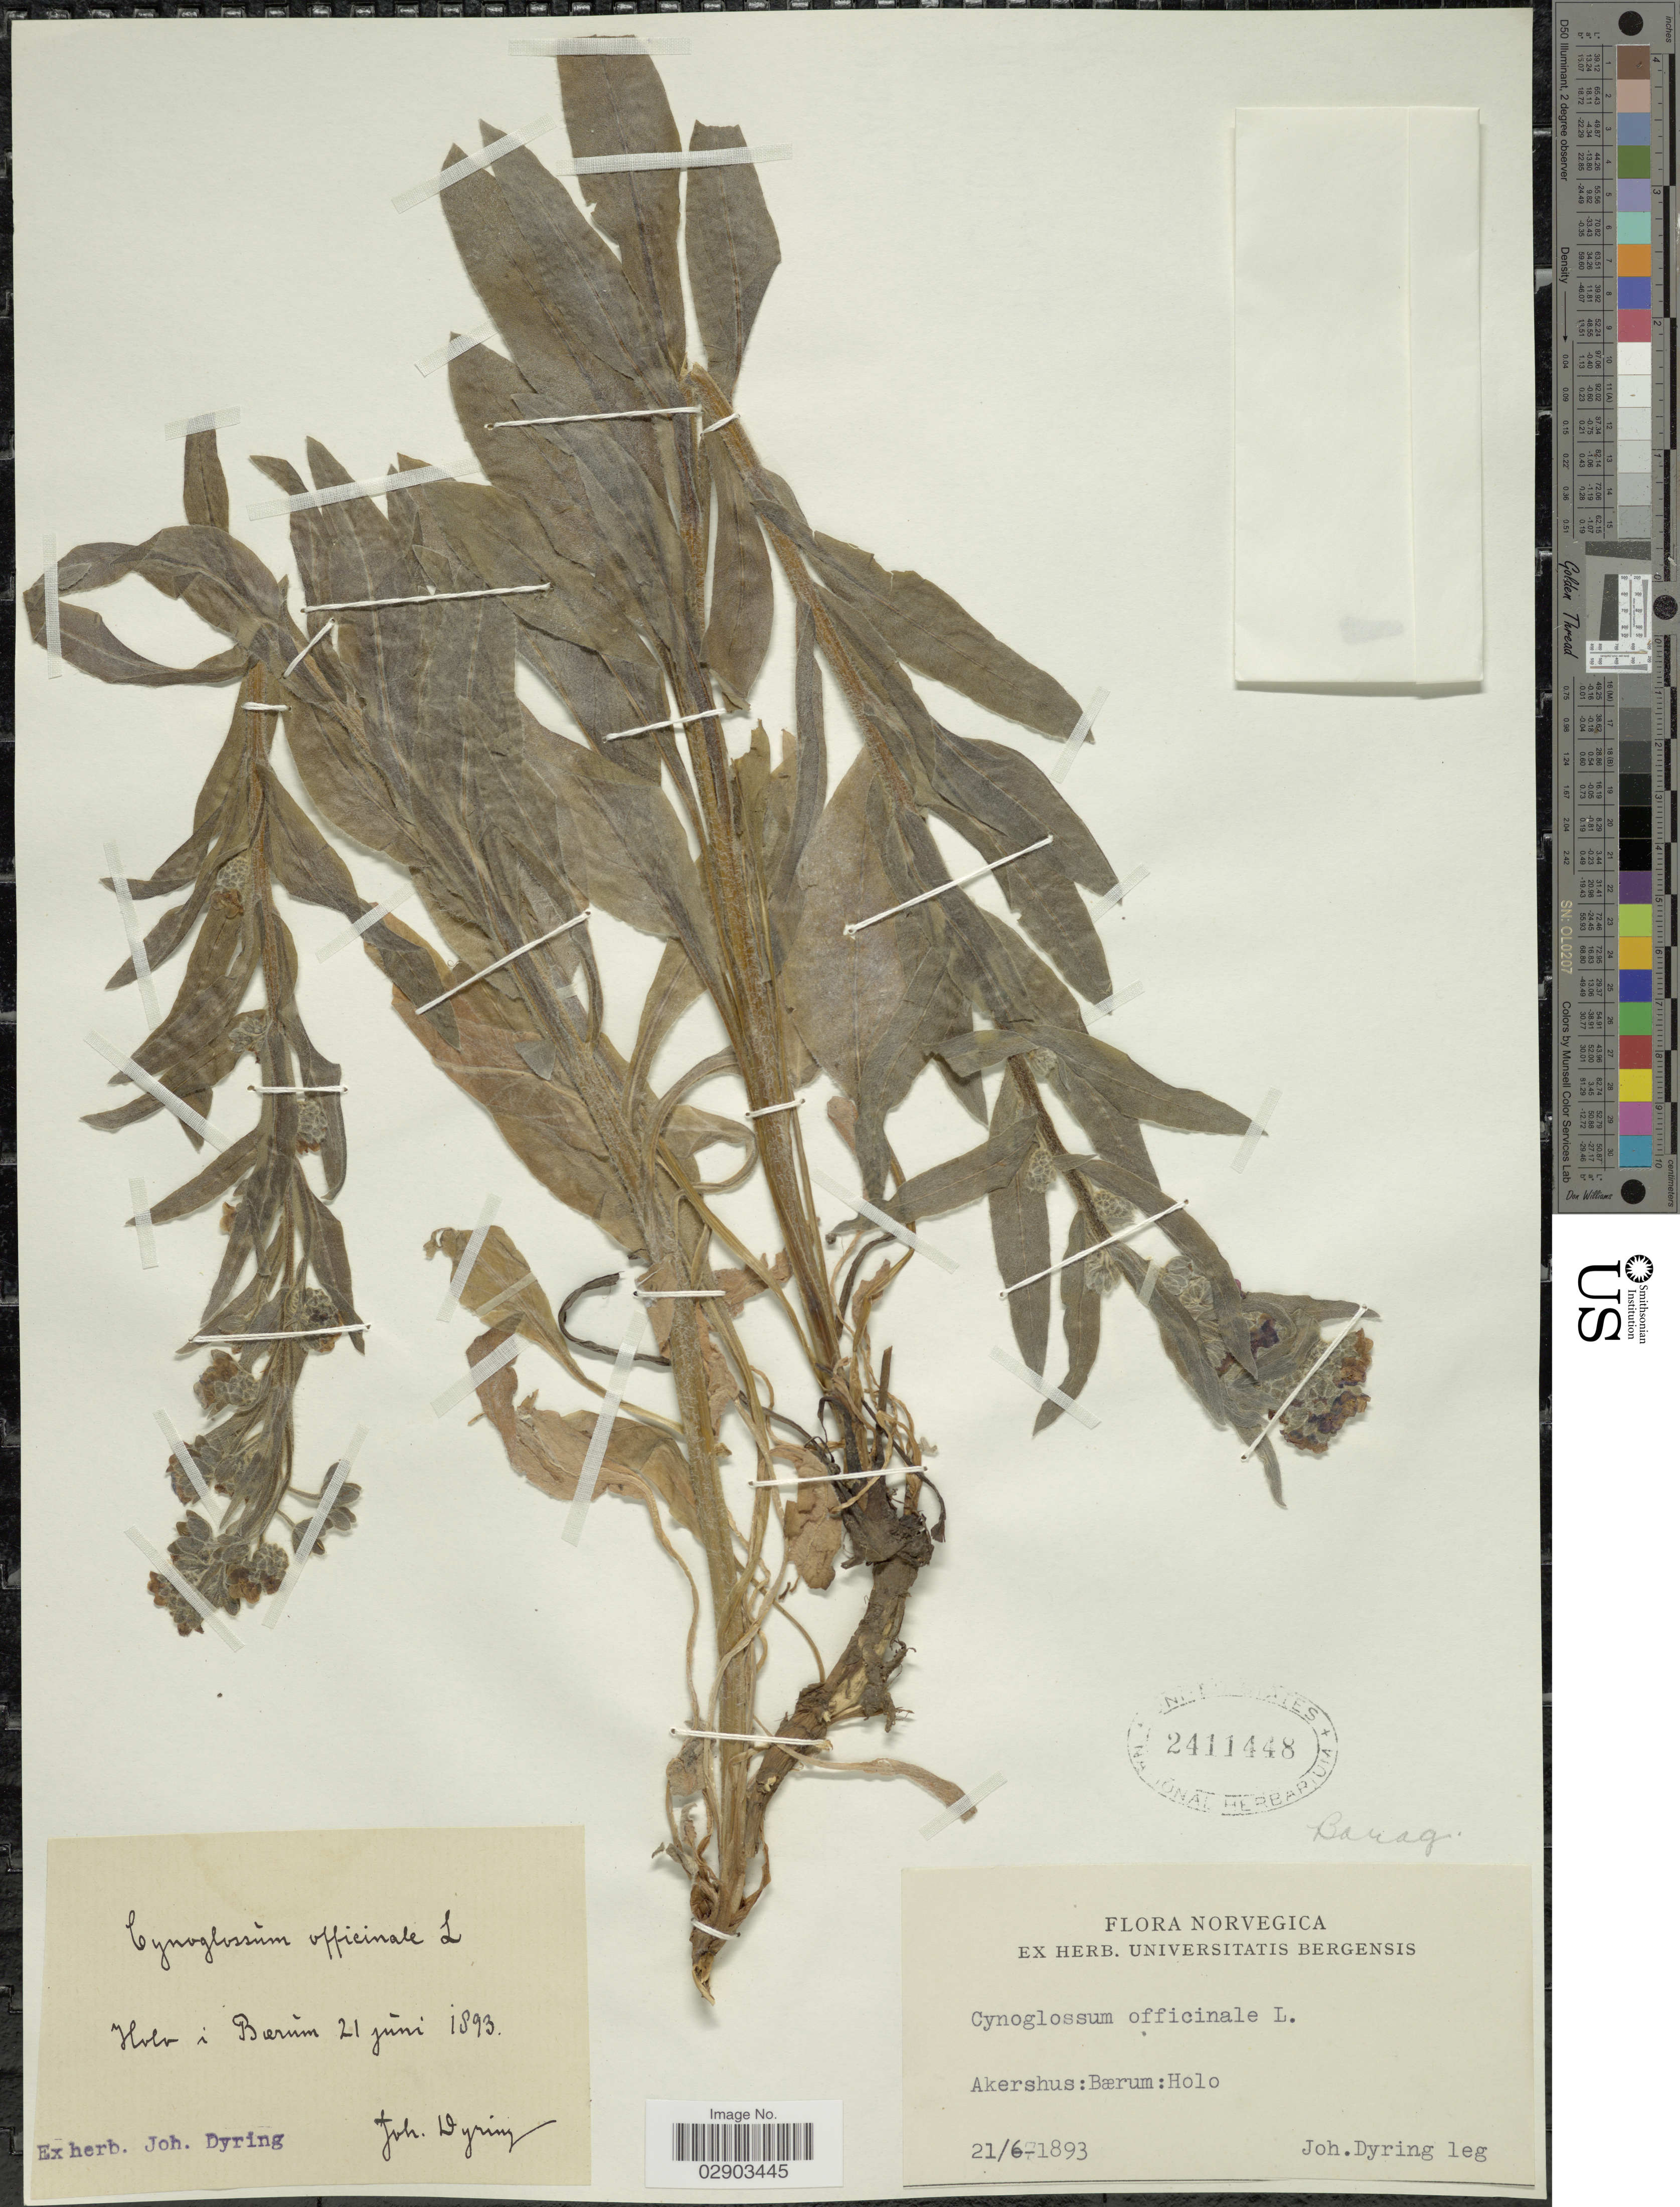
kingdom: Plantae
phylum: Tracheophyta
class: Magnoliopsida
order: Boraginales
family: Boraginaceae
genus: Cynoglossum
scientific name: Cynoglossum officinale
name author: L.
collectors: J. Dyring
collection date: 1893-06-21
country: Norway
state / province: Akershus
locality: Bærum: Holo.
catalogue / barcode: US 2411448